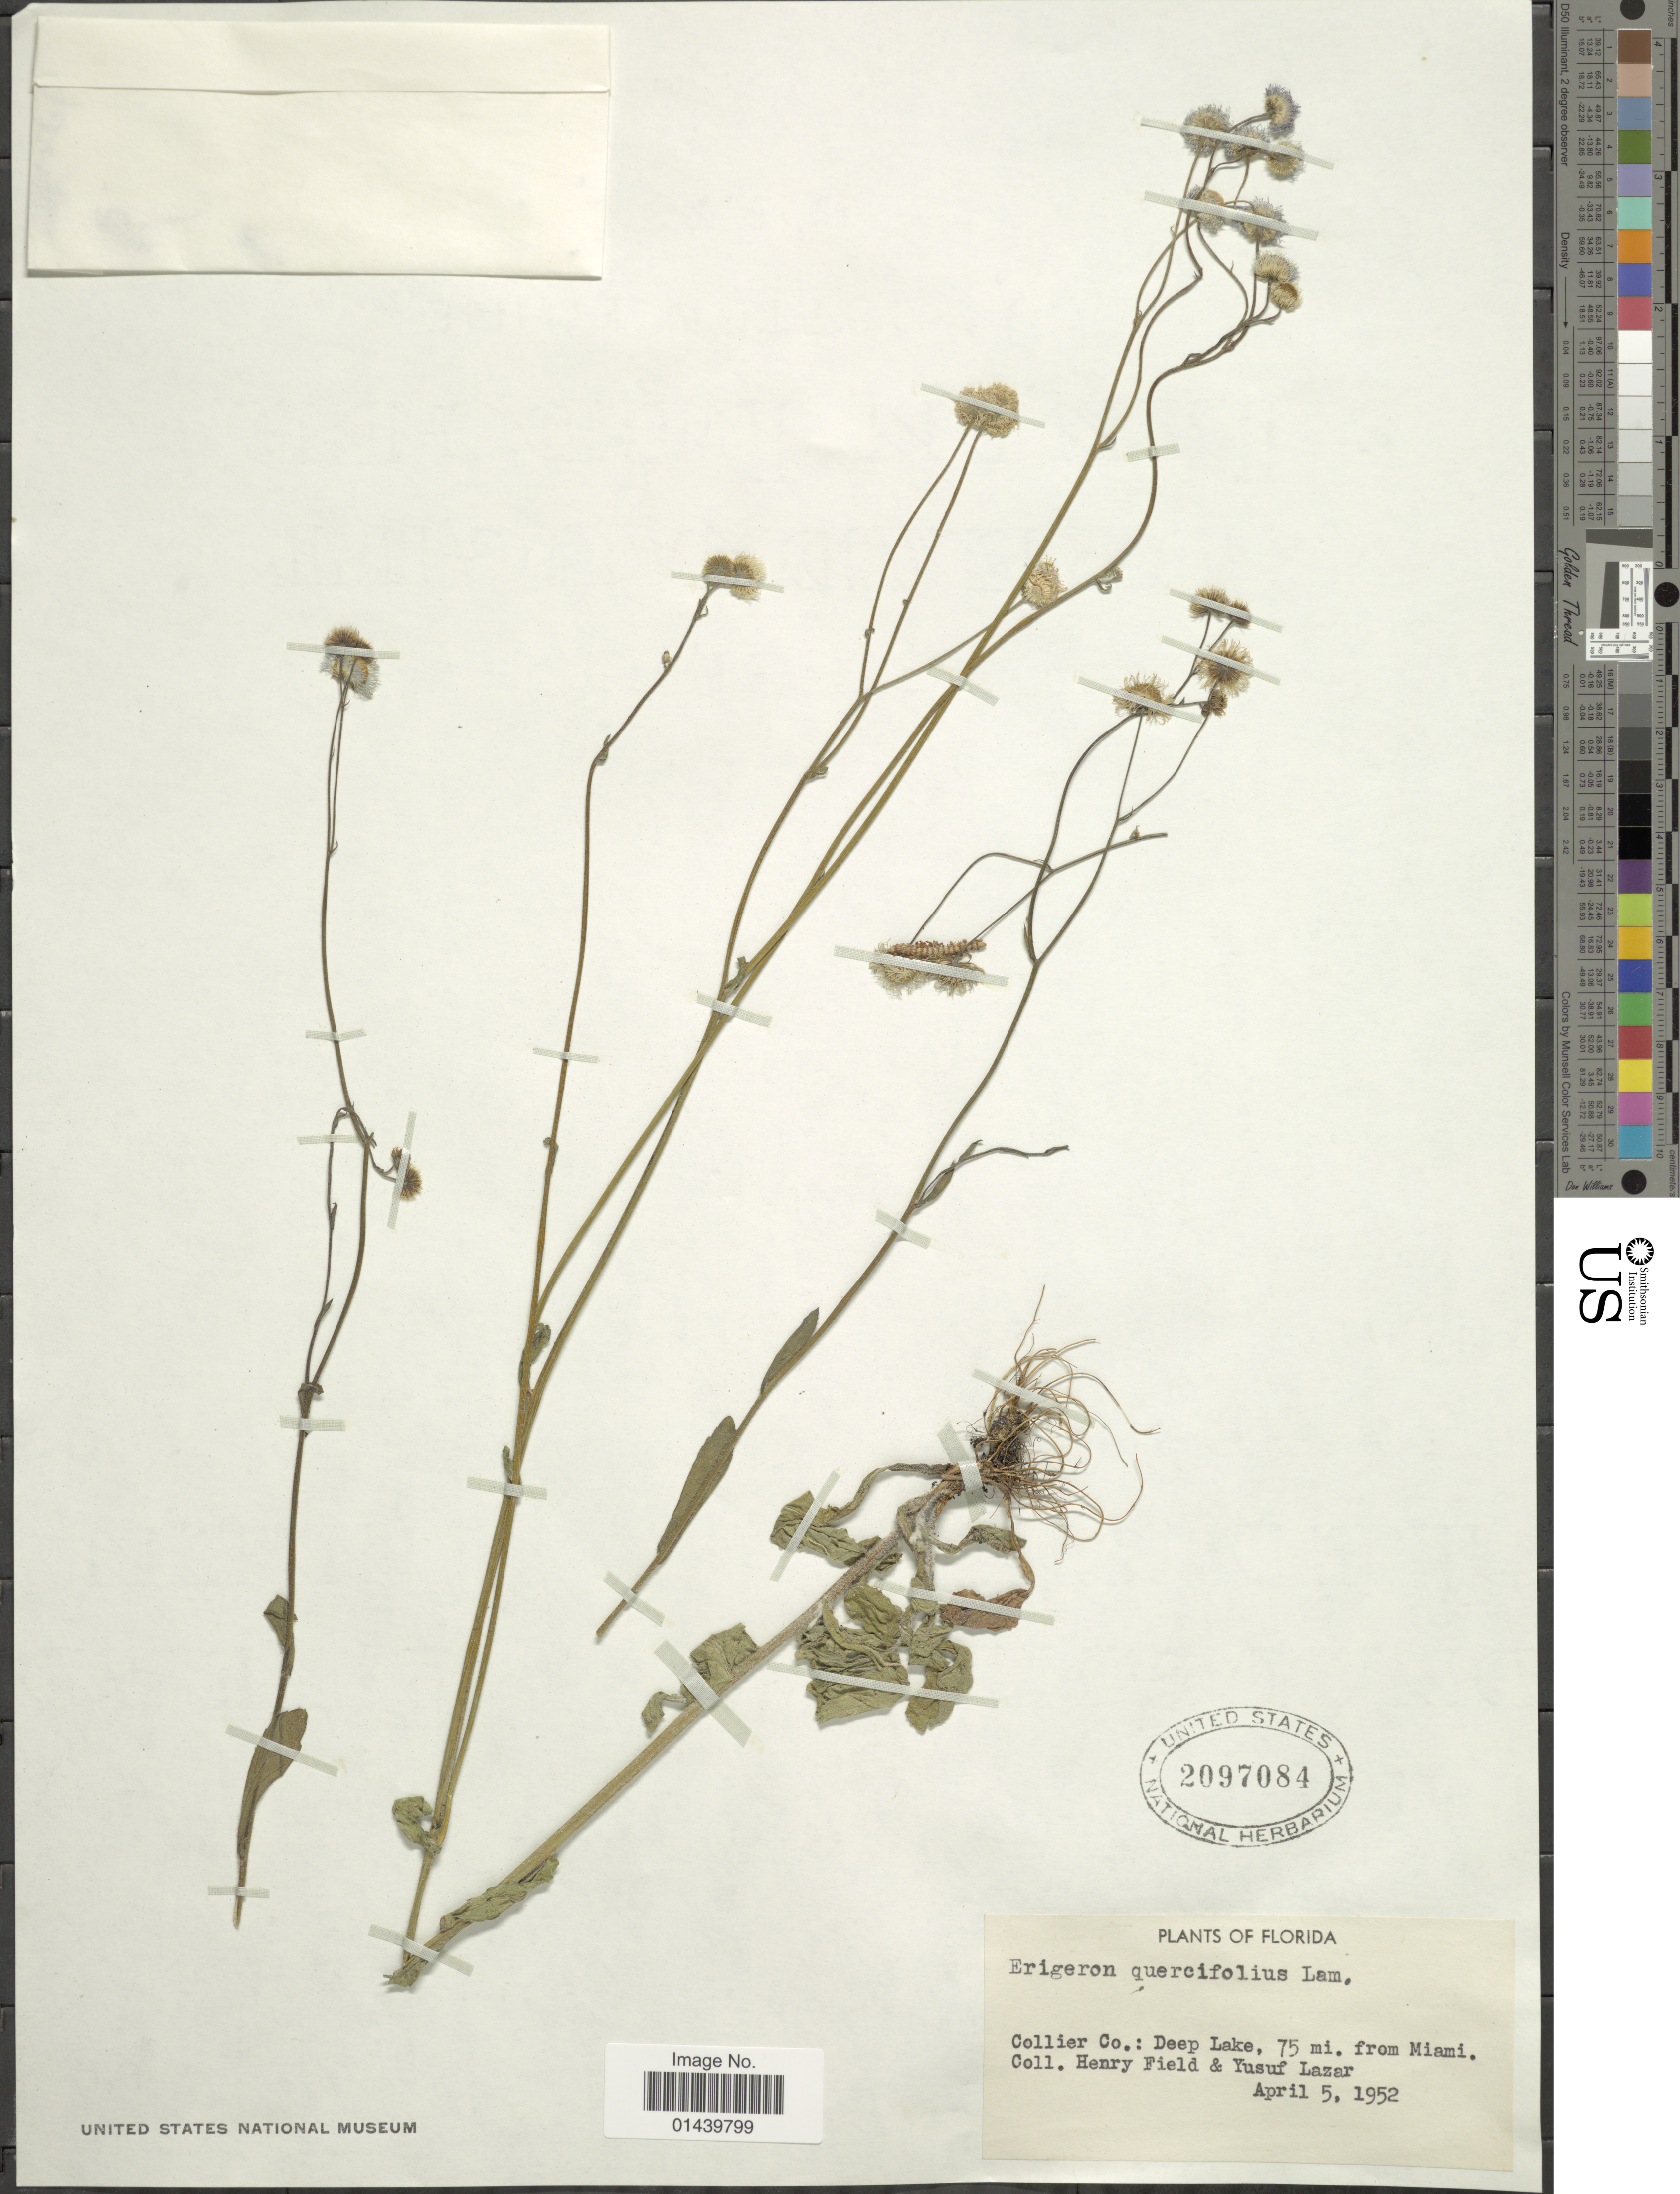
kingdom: Plantae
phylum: Tracheophyta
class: Magnoliopsida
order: Asterales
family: Asteraceae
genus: Erigeron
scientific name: Erigeron quercifolius Lam.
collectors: H. Field & Y. Lazar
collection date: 1952-04-05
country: United States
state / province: Florida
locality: Collier Co.: Deep Lake, 75 mi. from Miami.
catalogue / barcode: US 2097084